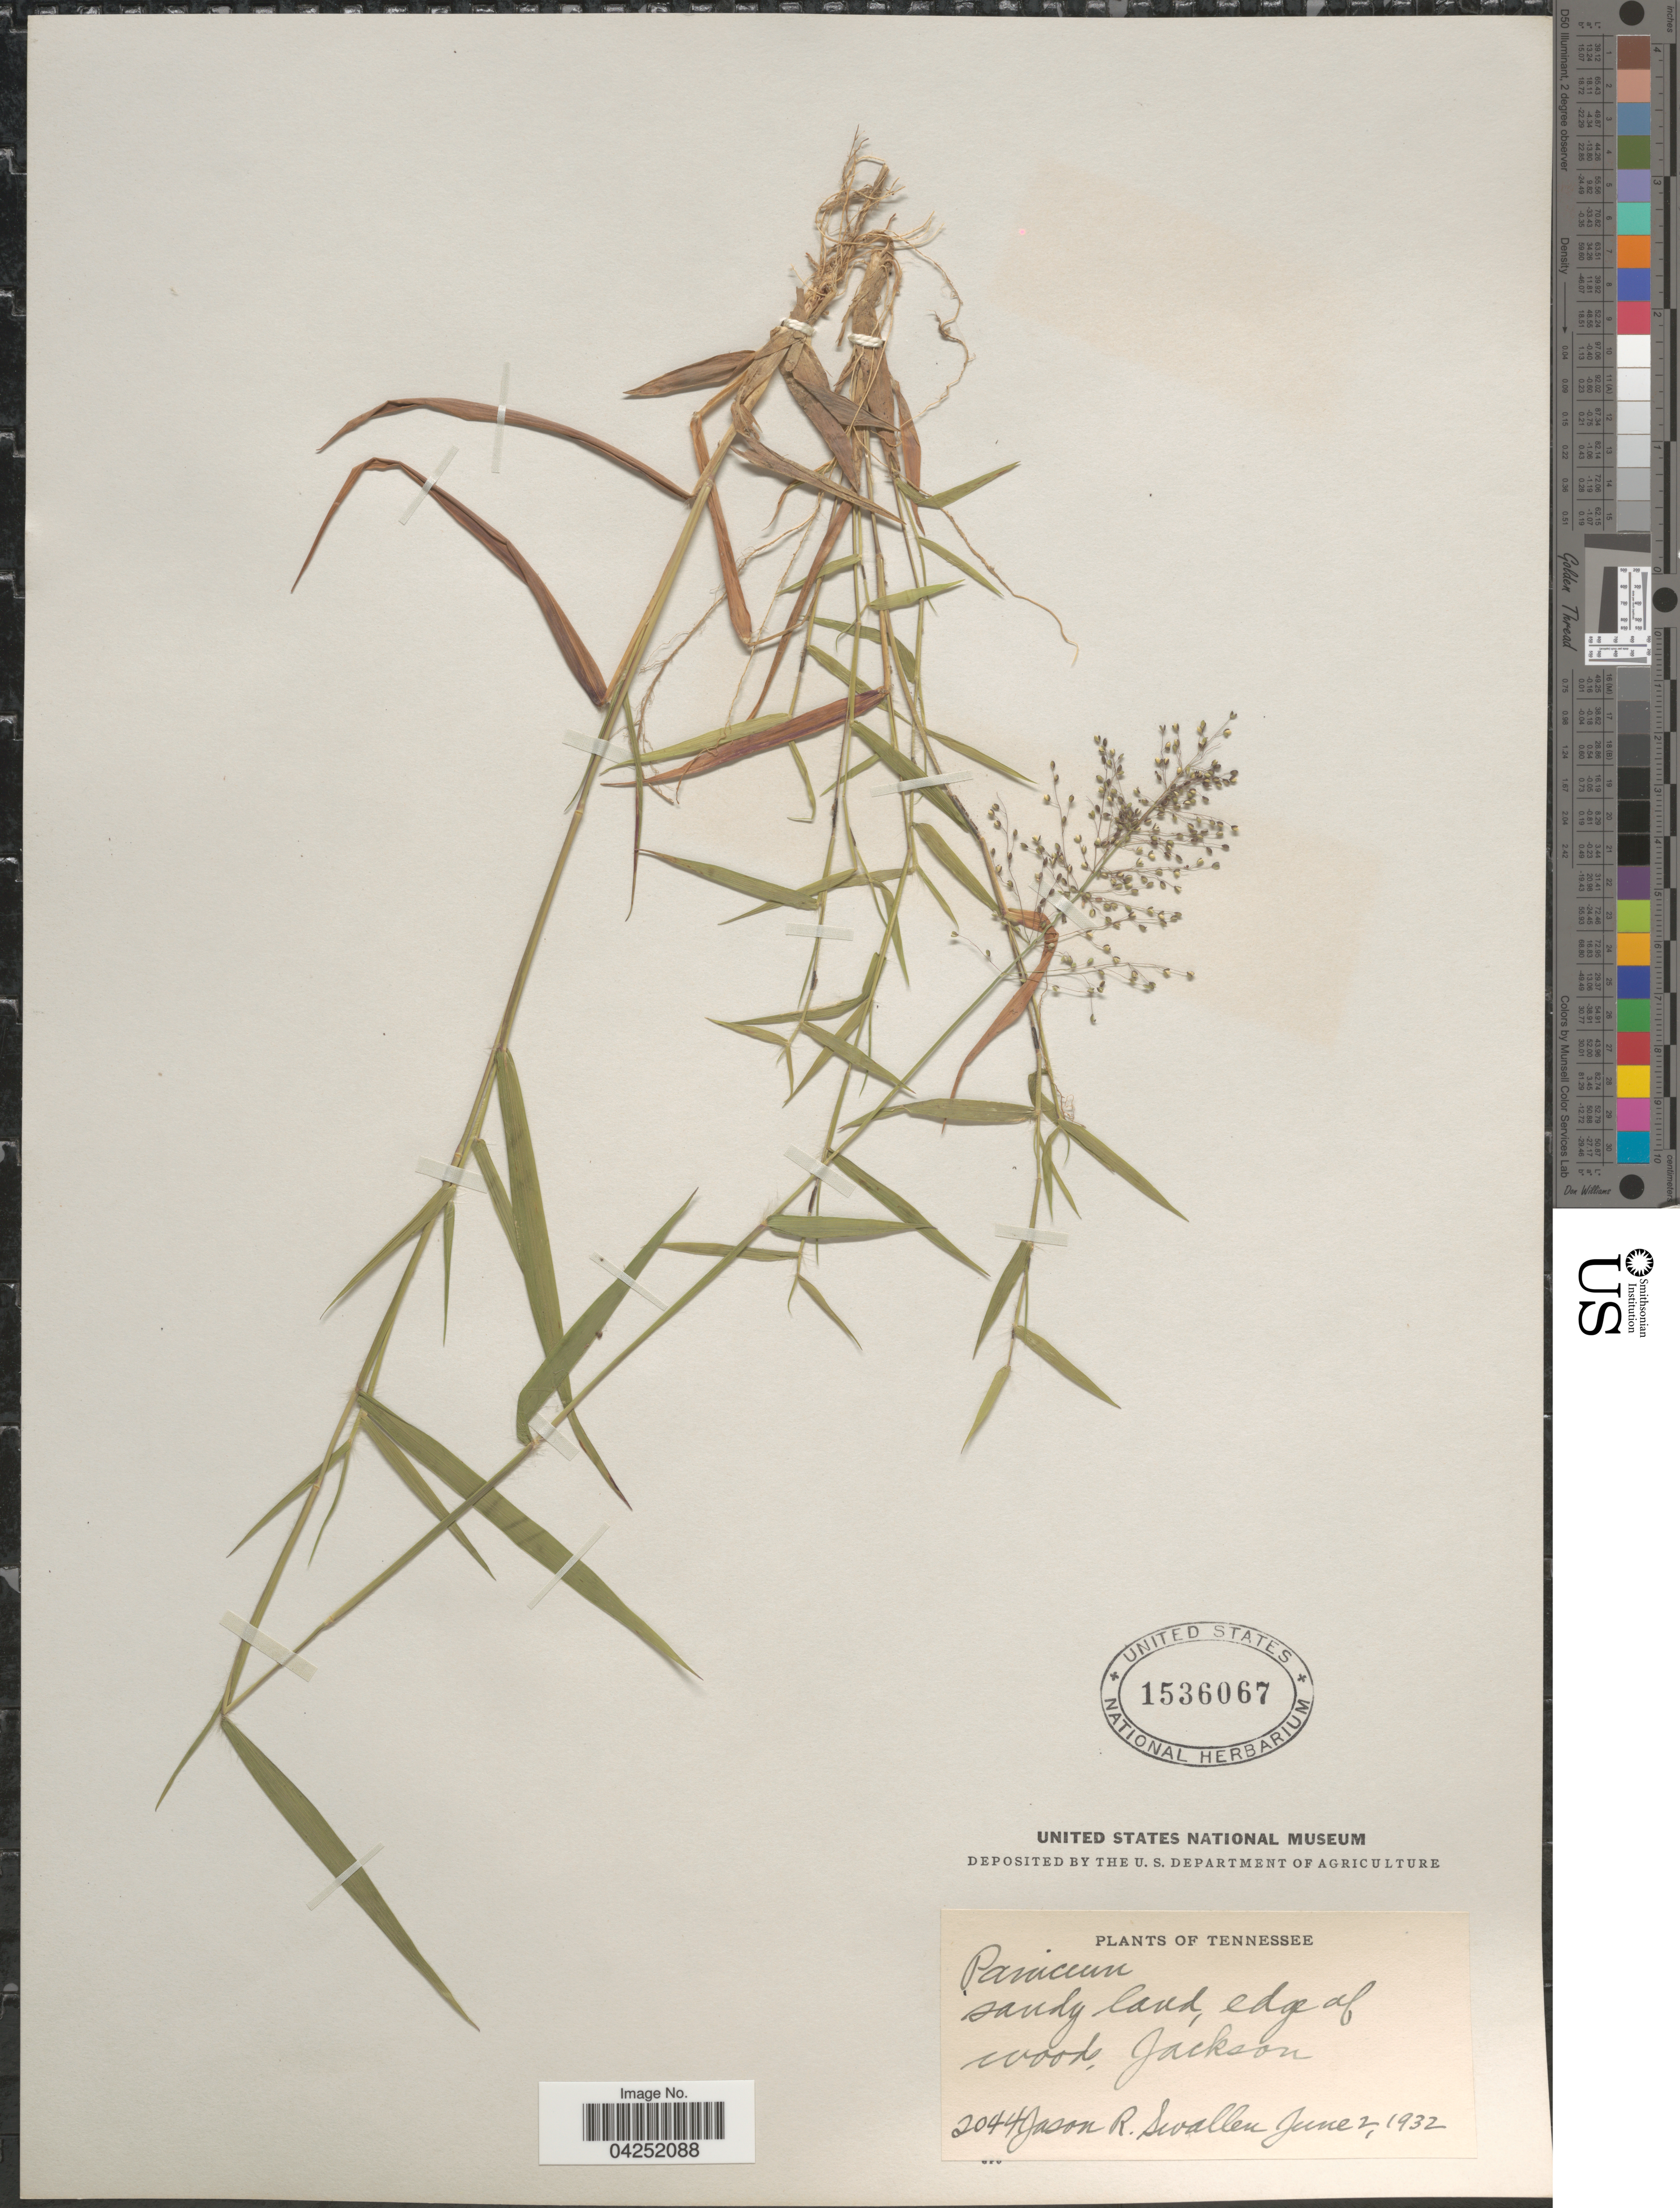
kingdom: Plantae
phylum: Tracheophyta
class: Liliopsida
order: Poales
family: Poaceae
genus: Dichanthelium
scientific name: Dichanthelium acuminatum var. lindheimeri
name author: (Nash) Gould & C.A. Clark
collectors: J. R. Swallen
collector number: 2044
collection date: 1932-06-02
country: United States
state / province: Tennessee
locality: Sandy land, edge of woods, Jackson.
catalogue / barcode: US 1536067